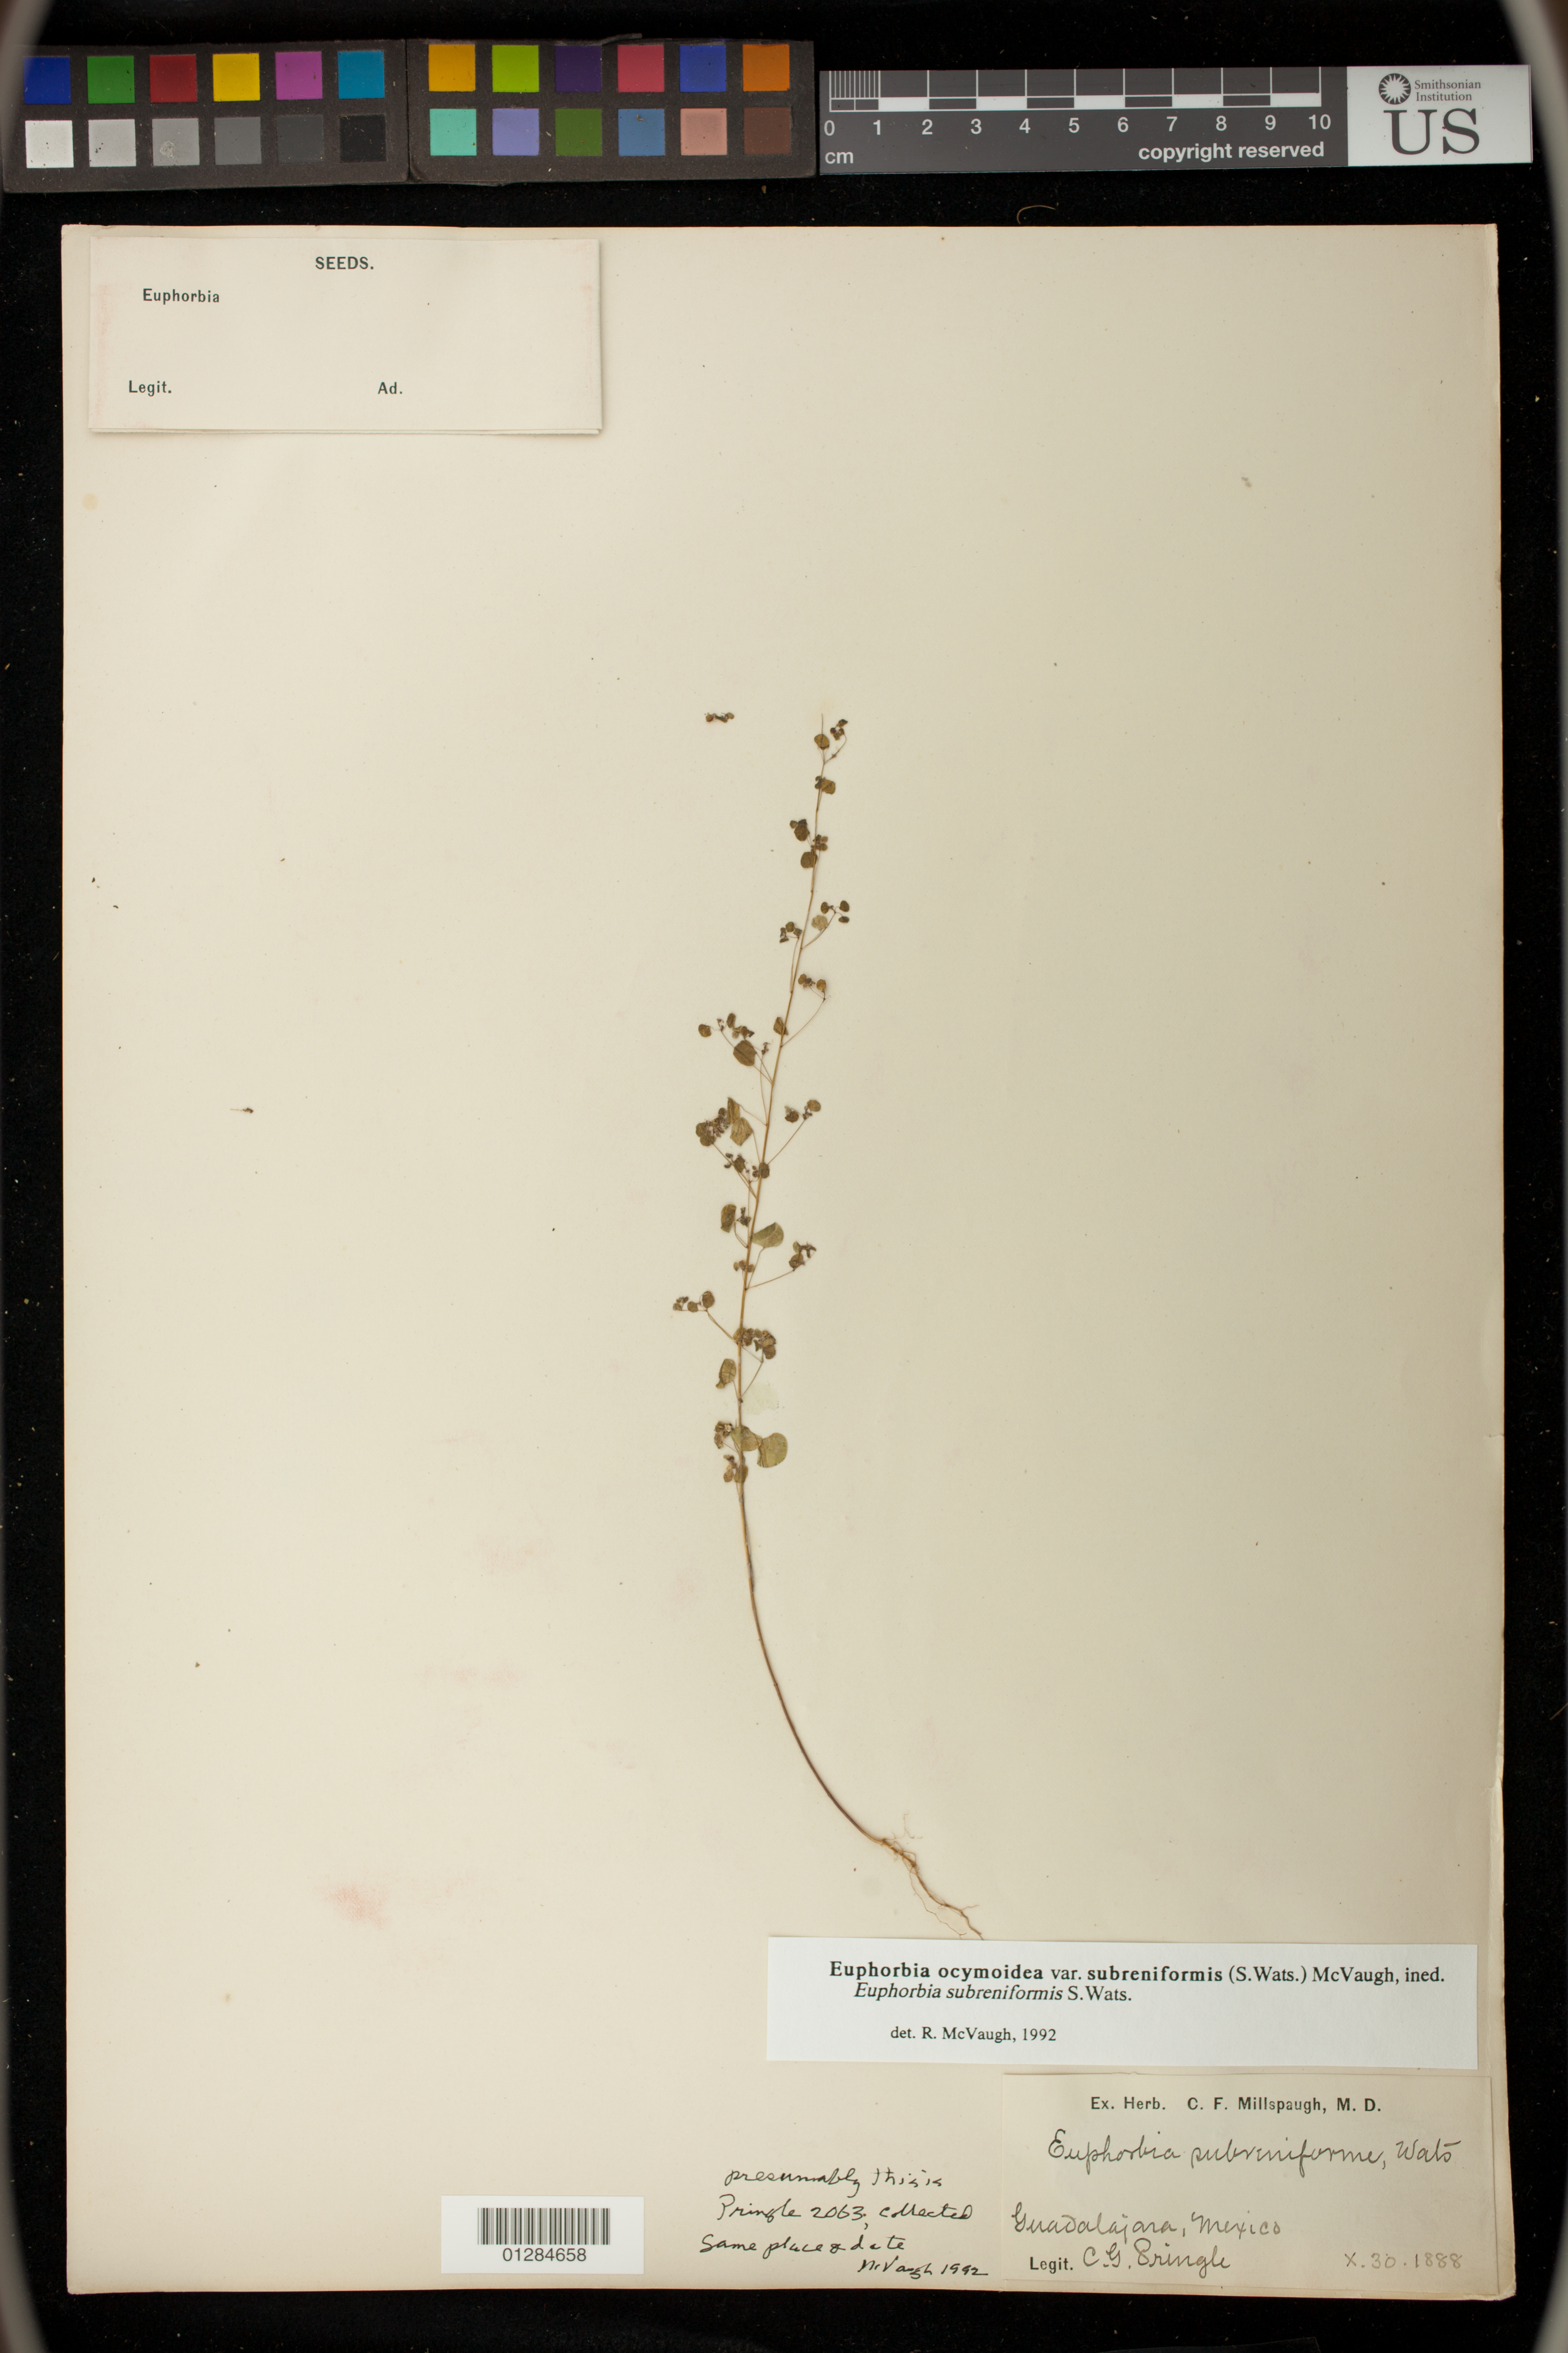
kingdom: Plantae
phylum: Tracheophyta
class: Magnoliopsida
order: Malpighiales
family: Euphorbiaceae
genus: Euphorbia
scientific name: Euphorbia fimbrilligera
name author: Mart.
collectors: C. G. Pringle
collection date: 1888-10-30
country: Mexico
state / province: Jalisco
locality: Guadalajara